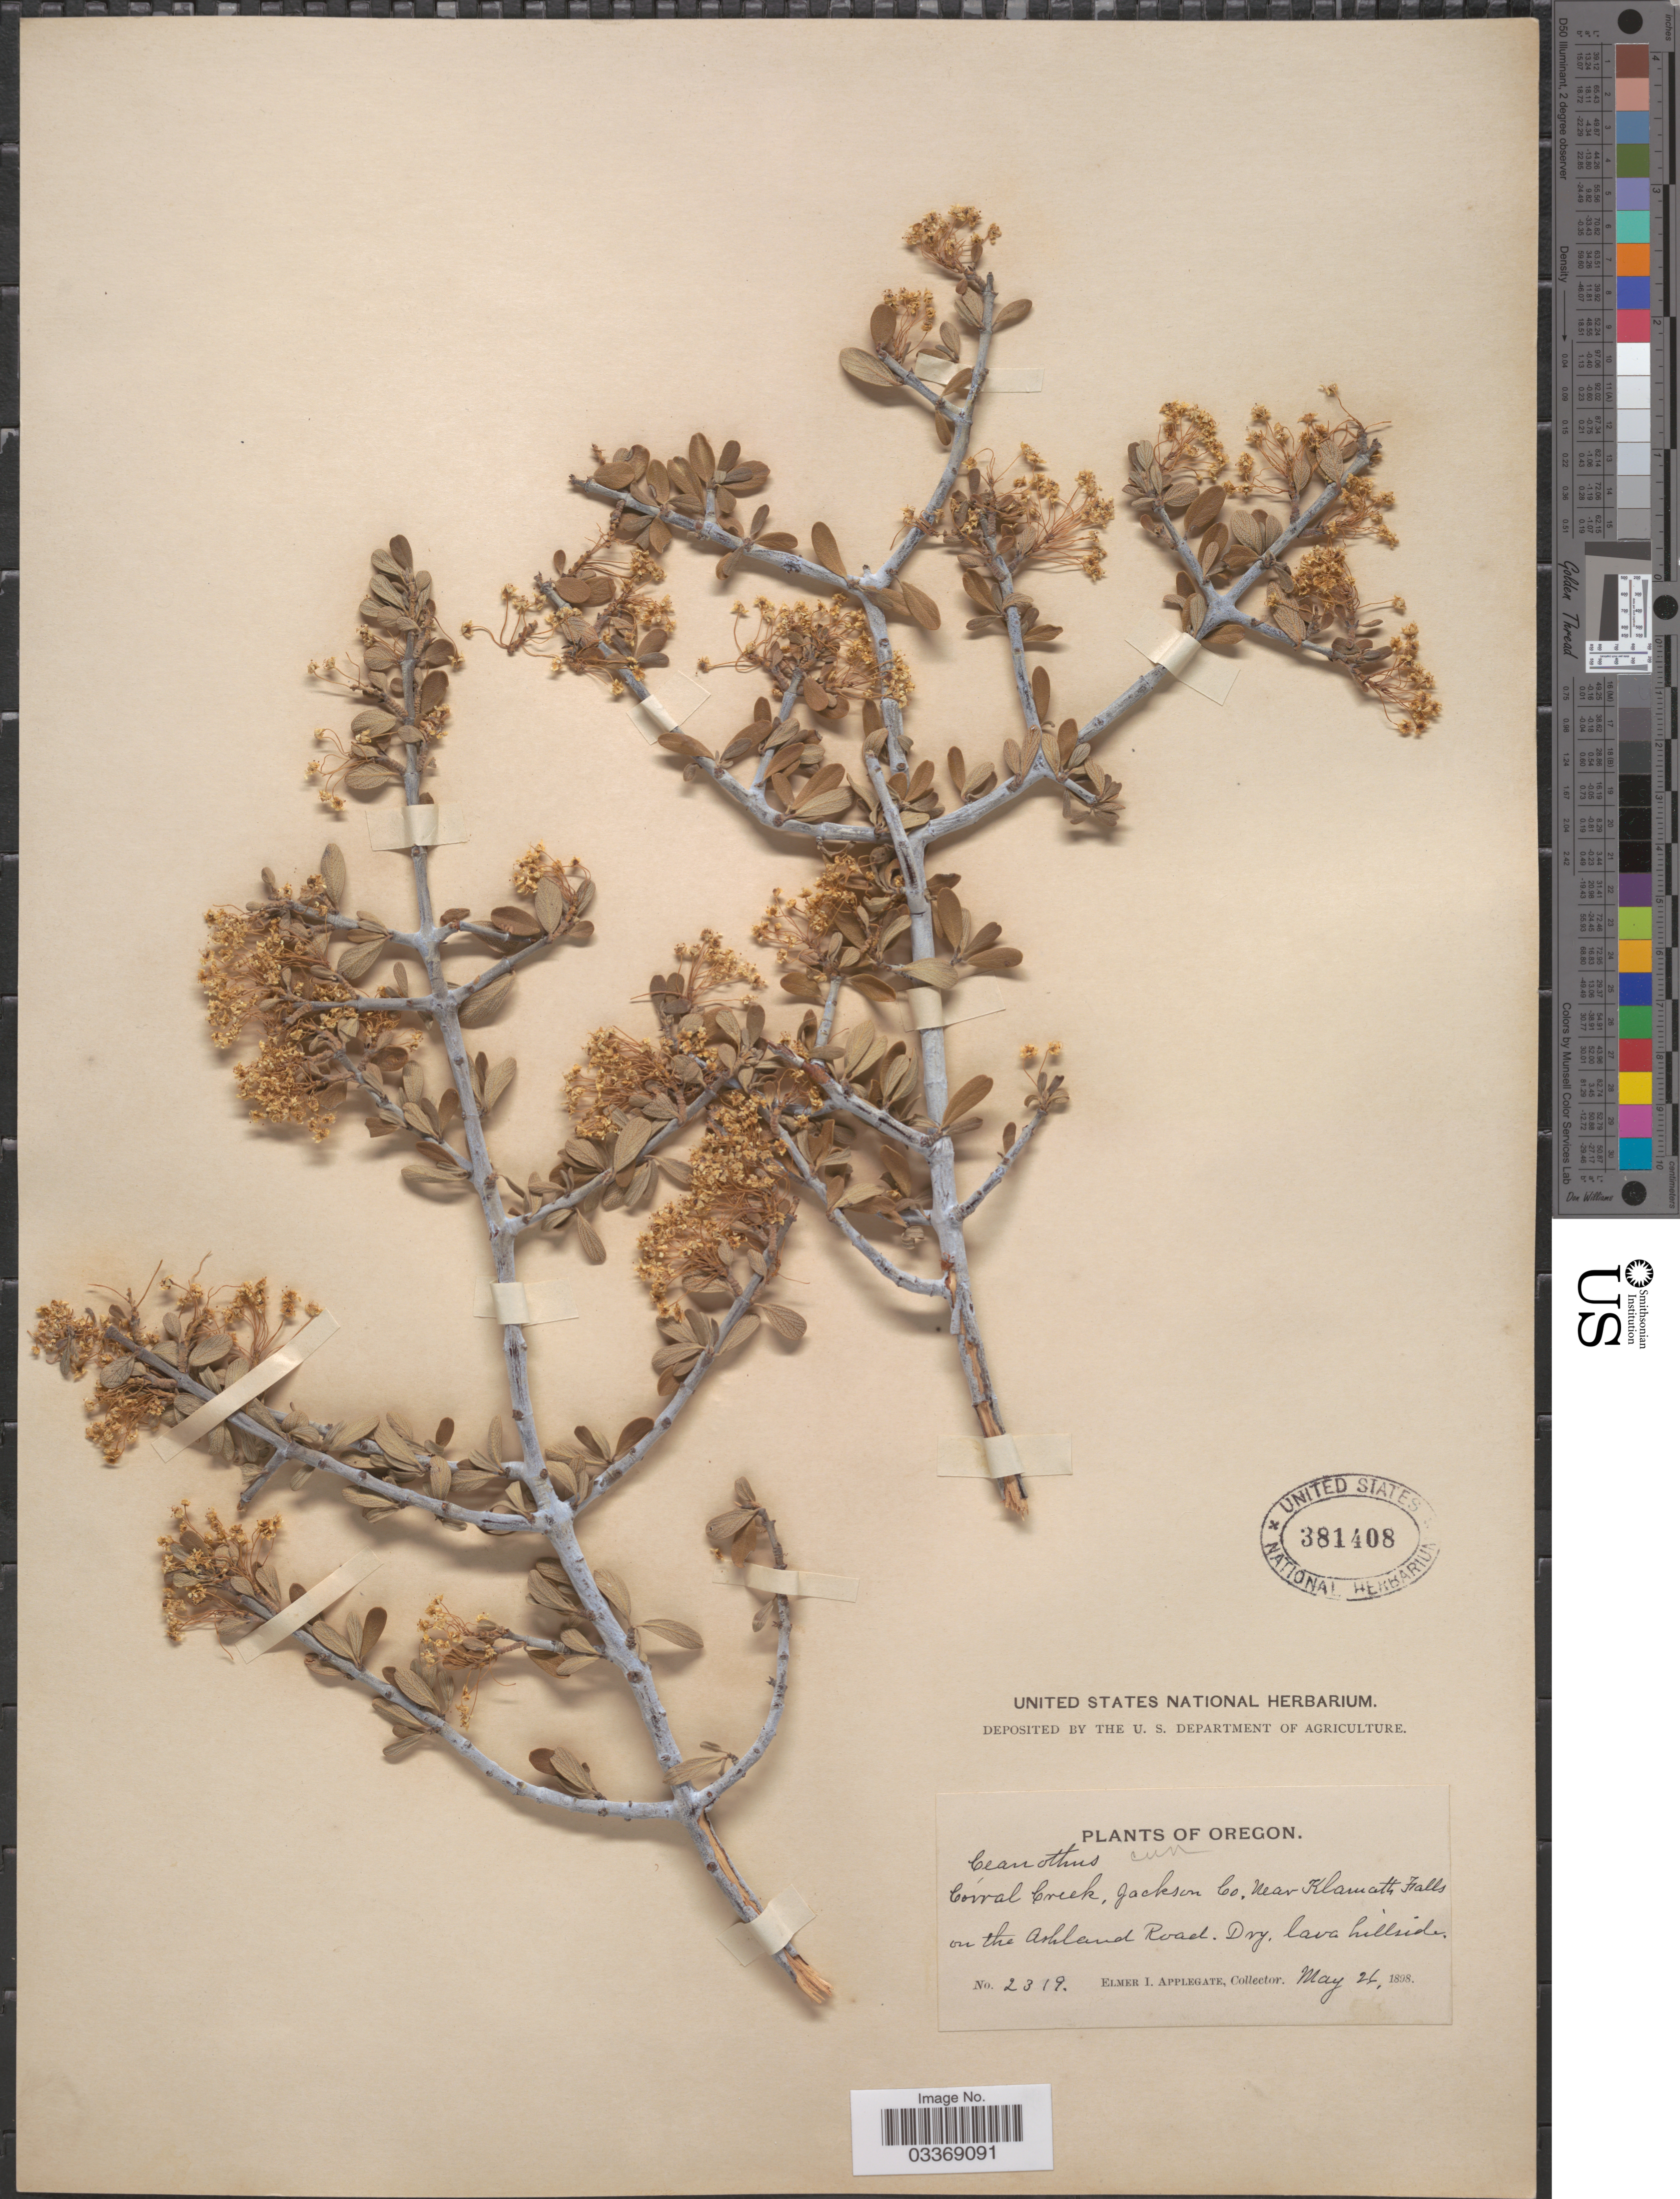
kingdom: Plantae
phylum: Tracheophyta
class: Magnoliopsida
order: Rosales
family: Rhamnaceae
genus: Ceanothus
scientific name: Ceanothus cuneatus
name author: (Hook.) Nutt.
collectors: E. I. Applegate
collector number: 2319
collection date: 1898-05-26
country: United States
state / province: Oregon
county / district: Jackson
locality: Corral Creek, Jackson Co. near Klamath Falls on the Ashland Road.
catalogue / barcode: US 381408